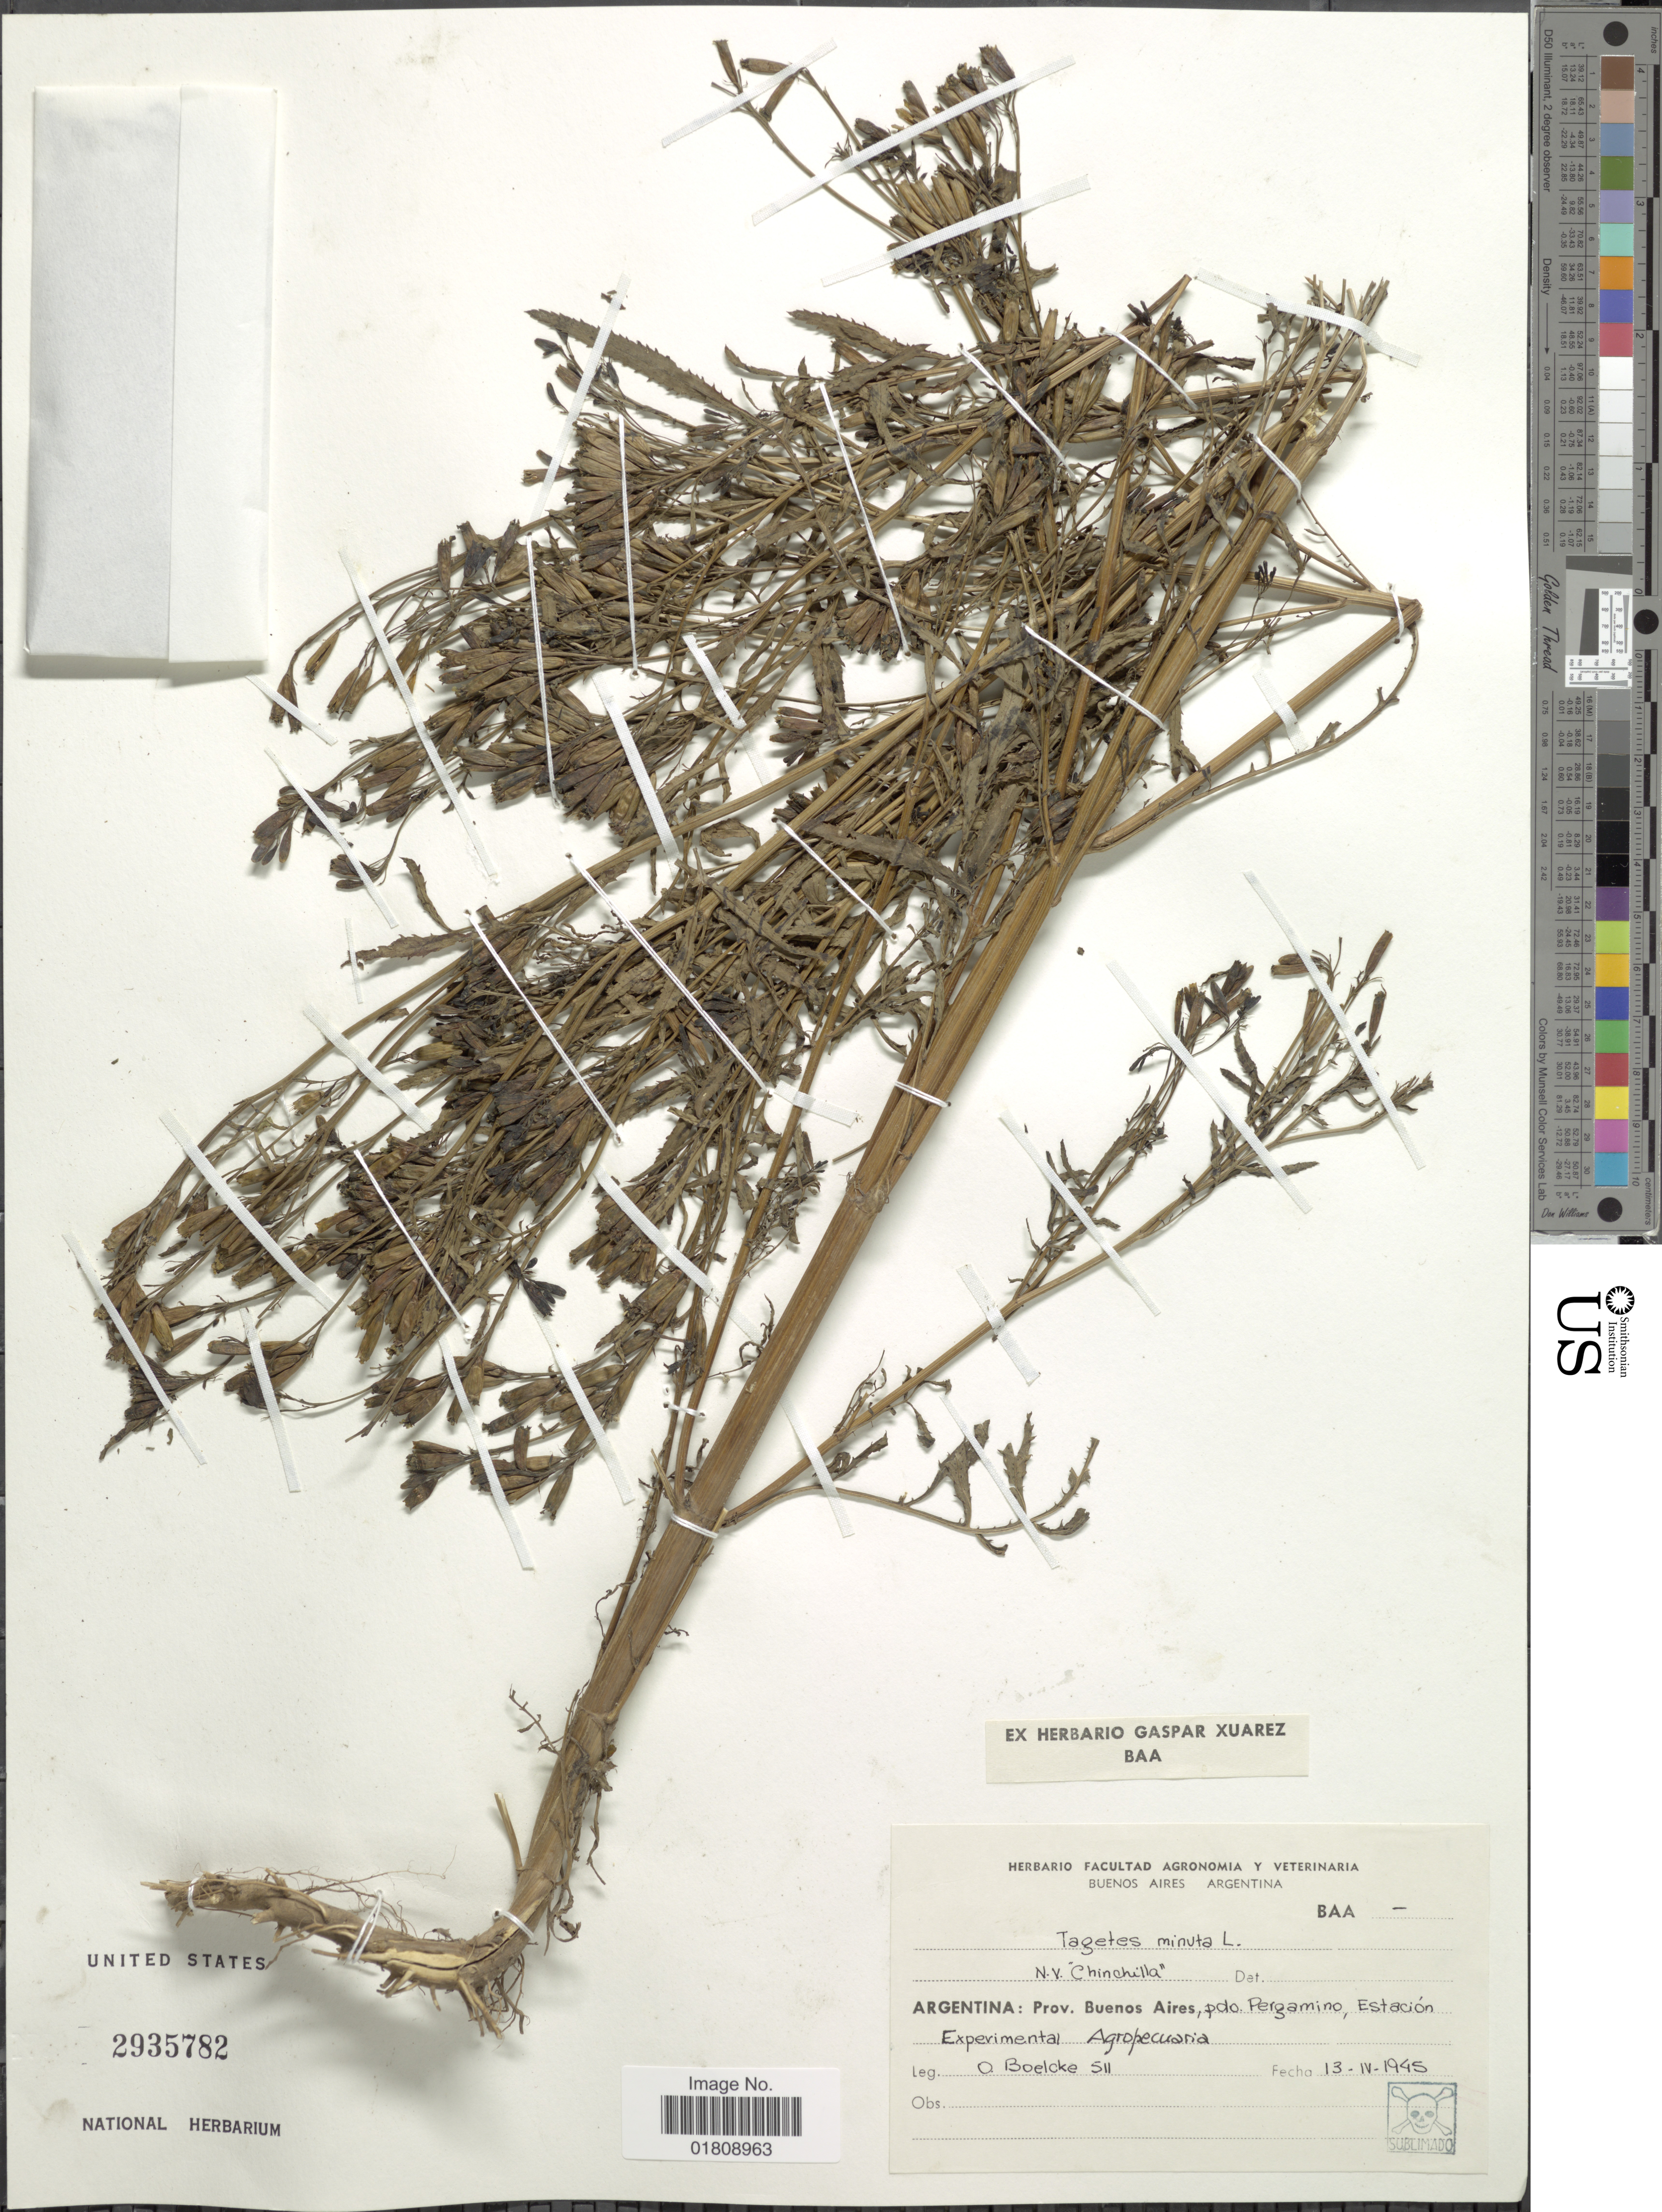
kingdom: Plantae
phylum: Tracheophyta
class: Magnoliopsida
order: Asterales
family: Asteraceae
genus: Tagetes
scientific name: Tagetes minuta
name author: L.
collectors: O. Boelcke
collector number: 511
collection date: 1945-04-13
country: Argentina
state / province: Buenos Aires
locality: Pdo. Pergamino, Estacion Experimental, Agropecuaria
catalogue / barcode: US 2935782